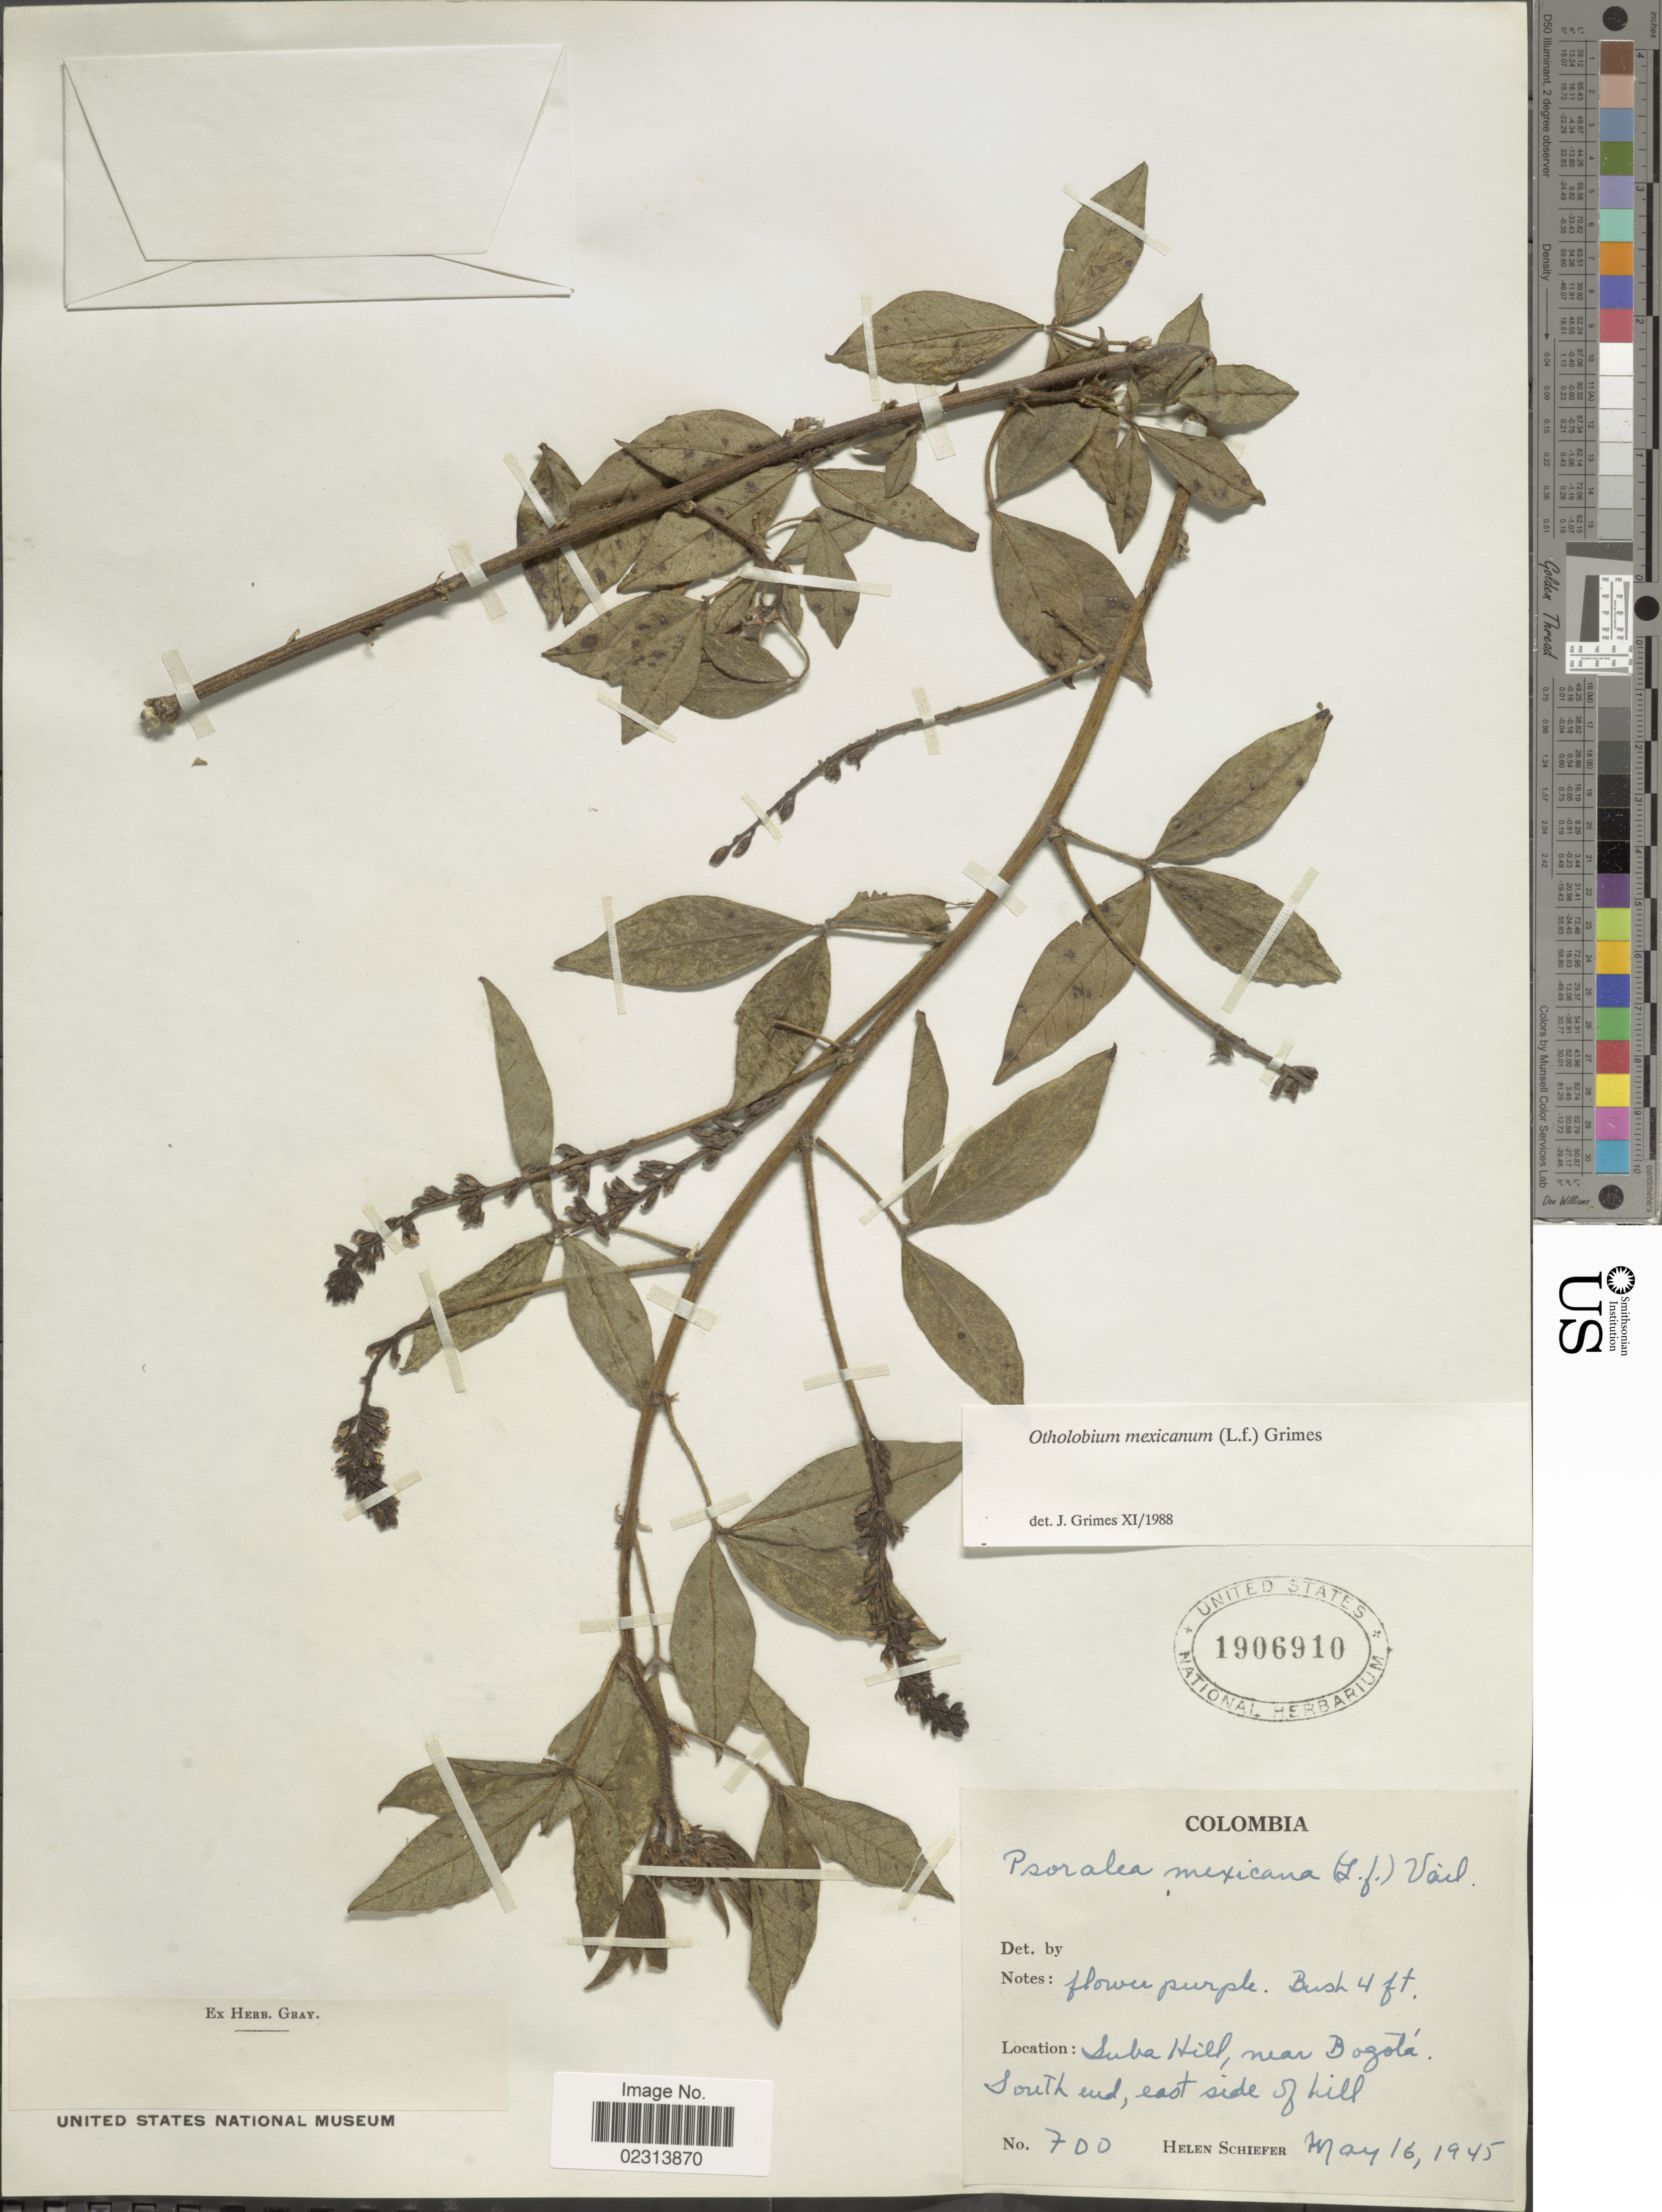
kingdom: Plantae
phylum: Tracheophyta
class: Magnoliopsida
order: Fabales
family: Fabaceae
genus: Otholobium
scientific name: Otholobium mexicanum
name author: (L. f.) J.W. Grimes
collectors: H. Schiefer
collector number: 700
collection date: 1945-05-16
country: Colombia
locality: Suba Hill, near Bogota, South end, east side of hill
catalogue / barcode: US 1906910